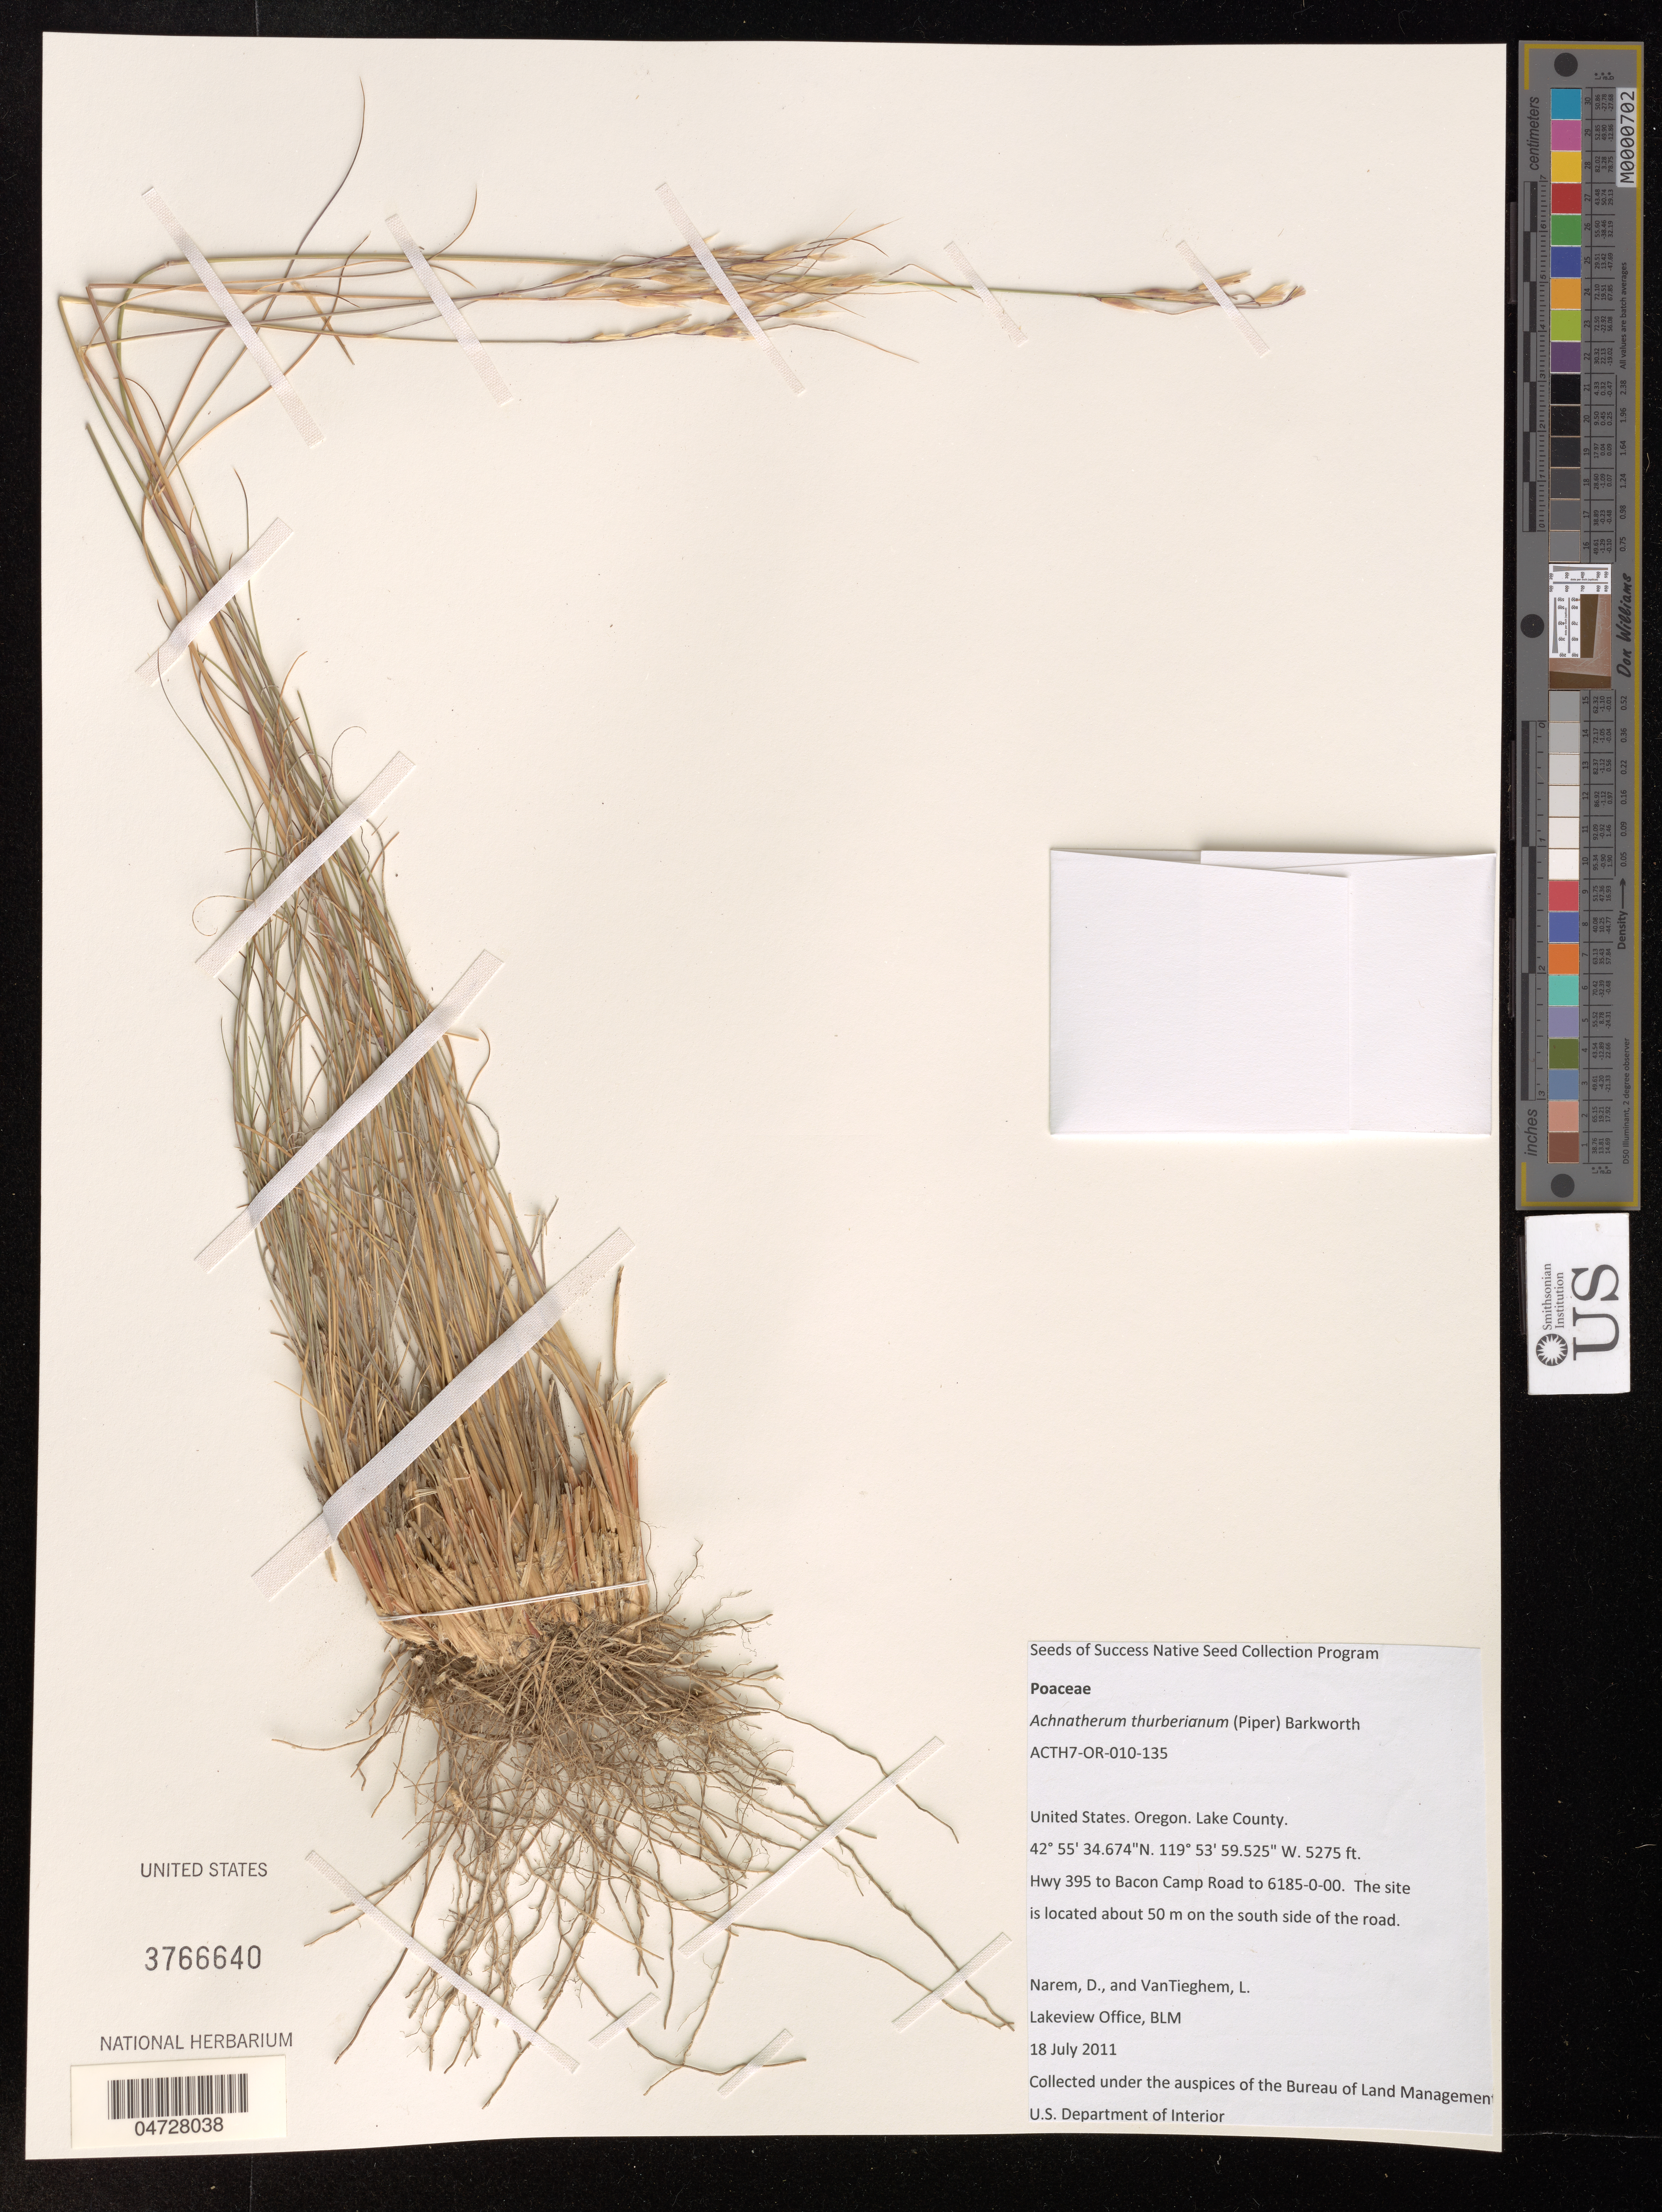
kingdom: Plantae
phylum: Tracheophyta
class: Liliopsida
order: Poales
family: Poaceae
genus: Achnatherum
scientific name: Achnatherum thurberianum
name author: (Piper) Barkworth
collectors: D. Narem & L. VanTieghem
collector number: ACTH7-OR-010-135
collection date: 2011-07-18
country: United States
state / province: Oregon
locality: Lake County. Hwy 395 to Bacon Camp Road to 6185-0-00. The side is located about 50 m on the south of the road.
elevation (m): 1608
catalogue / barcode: US 3766640